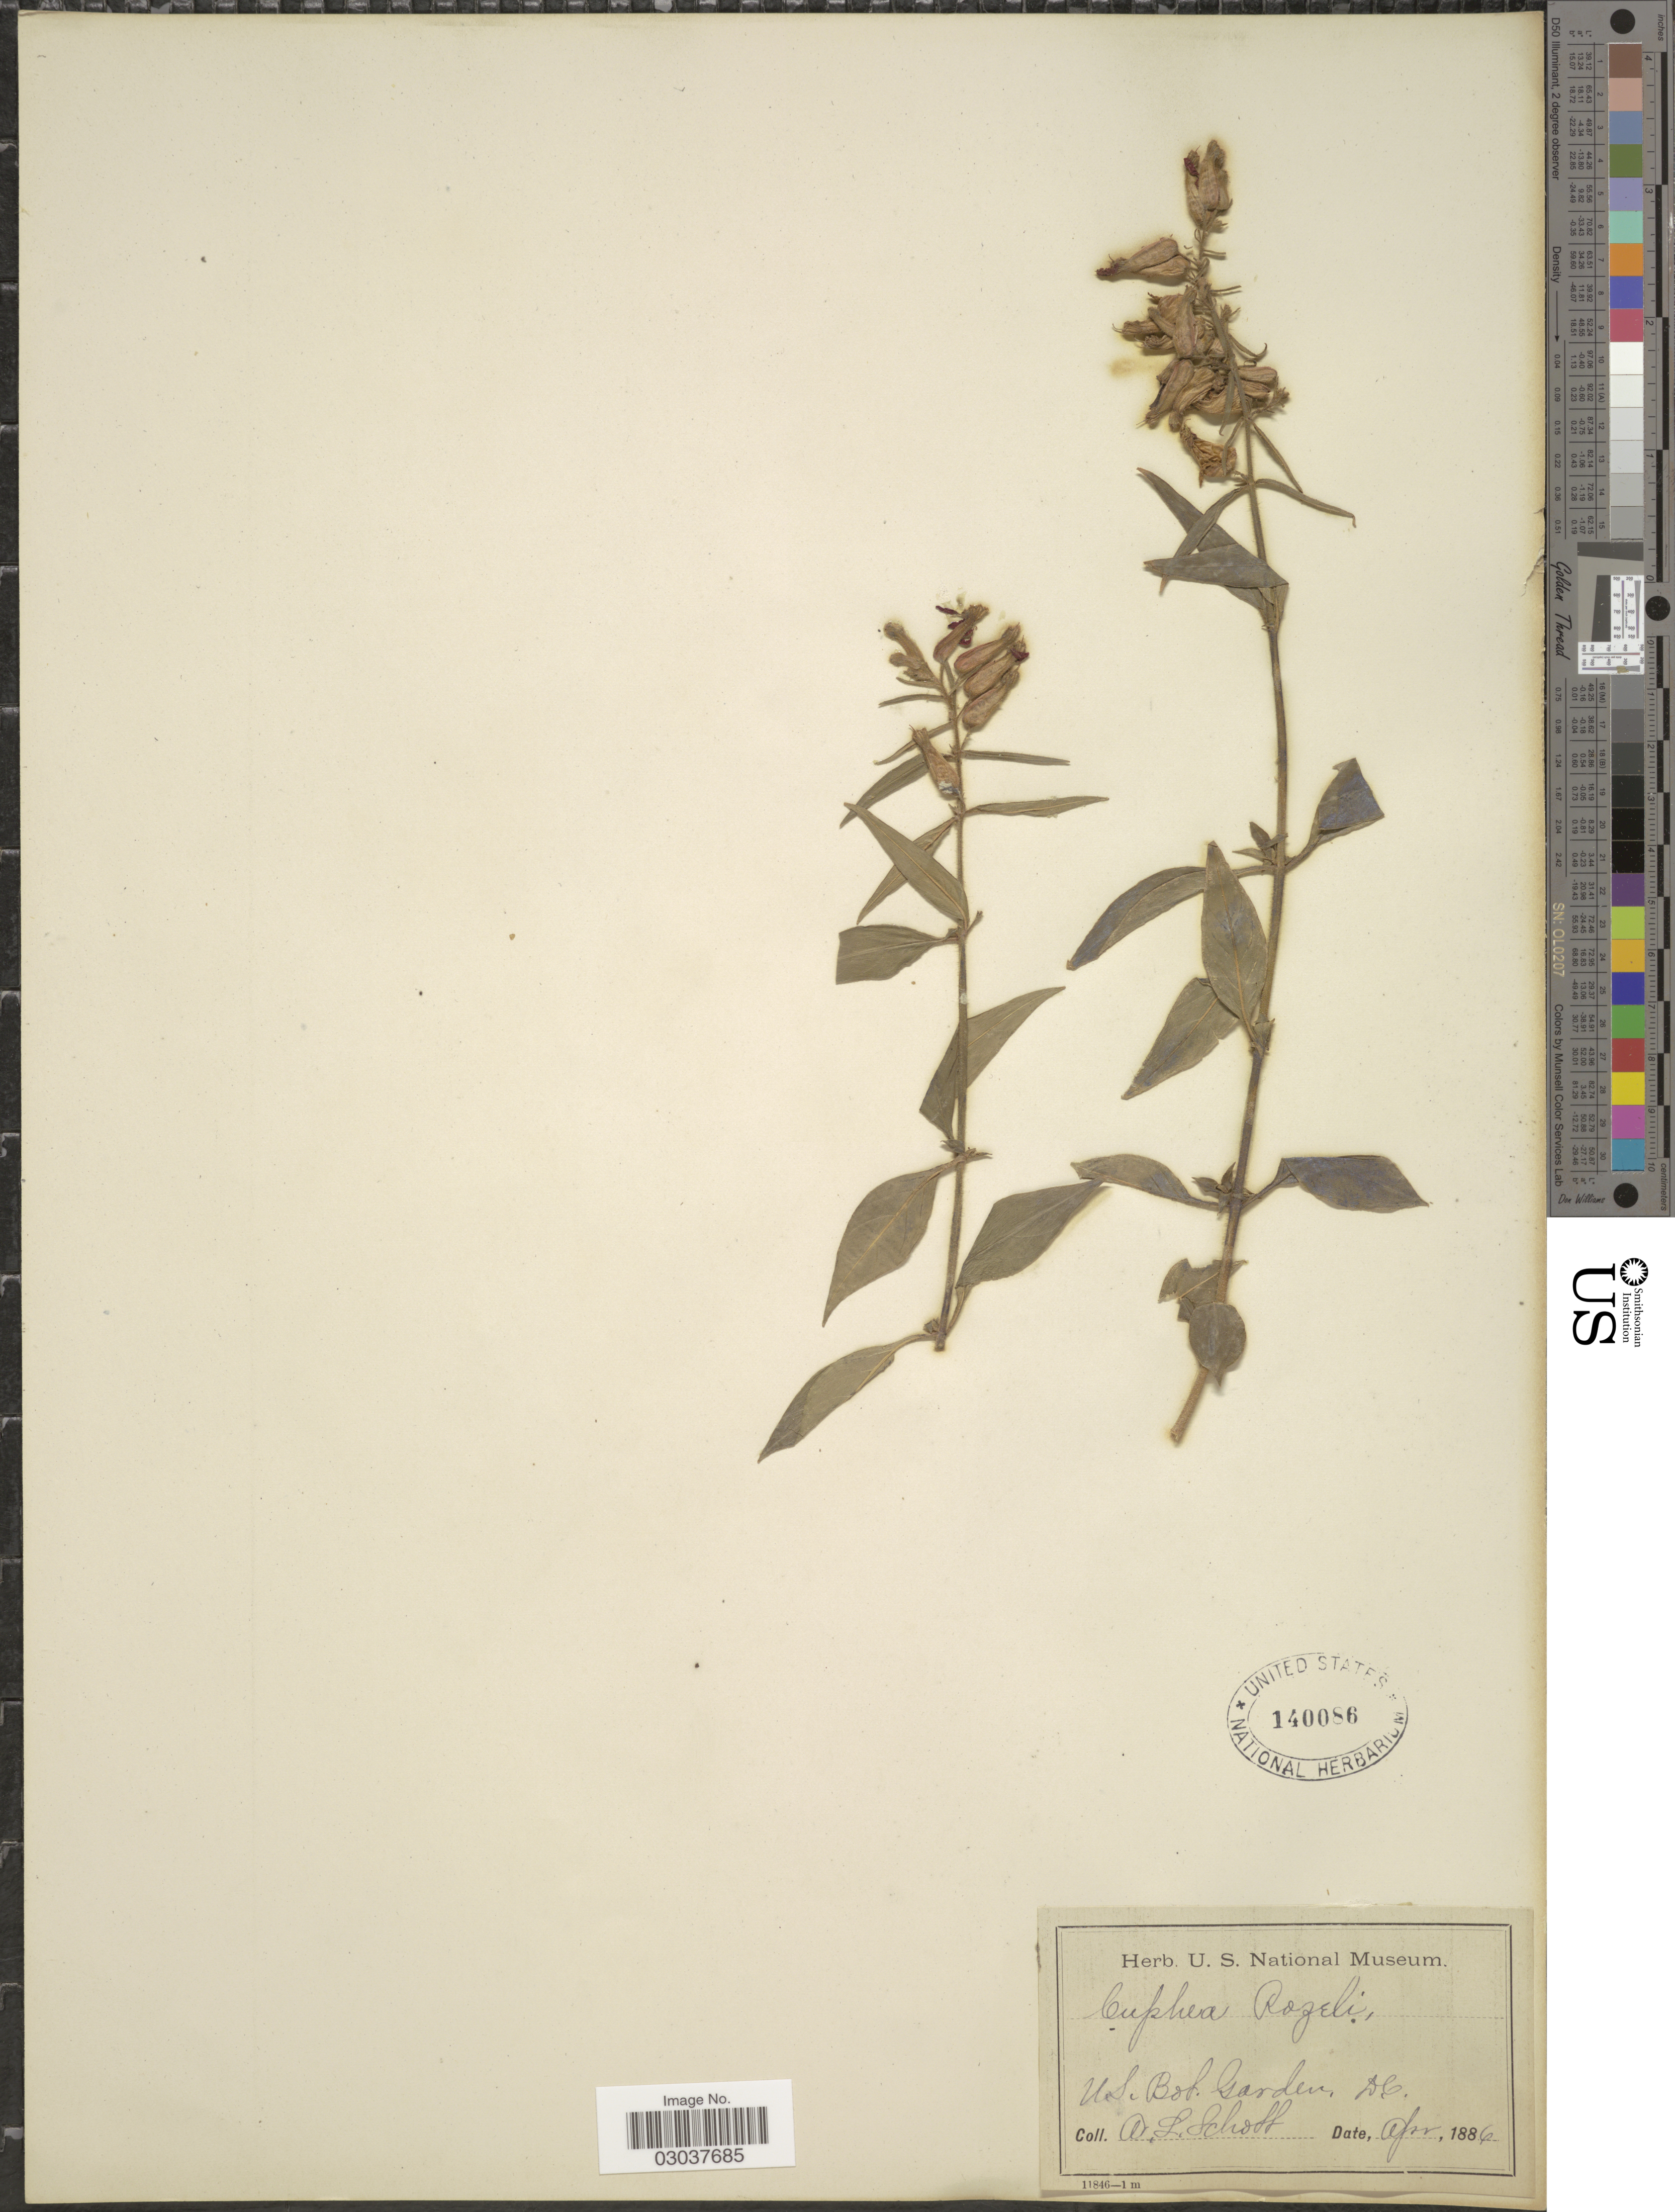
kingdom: Plantae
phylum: Tracheophyta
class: Magnoliopsida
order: Myrtales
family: Lythraceae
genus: Cuphea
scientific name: Cuphea ignea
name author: A. DC.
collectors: A. L. Schott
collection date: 1886-04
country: United States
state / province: District of Columbia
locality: U. S. Bot. Garden, D. C.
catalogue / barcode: US 140086